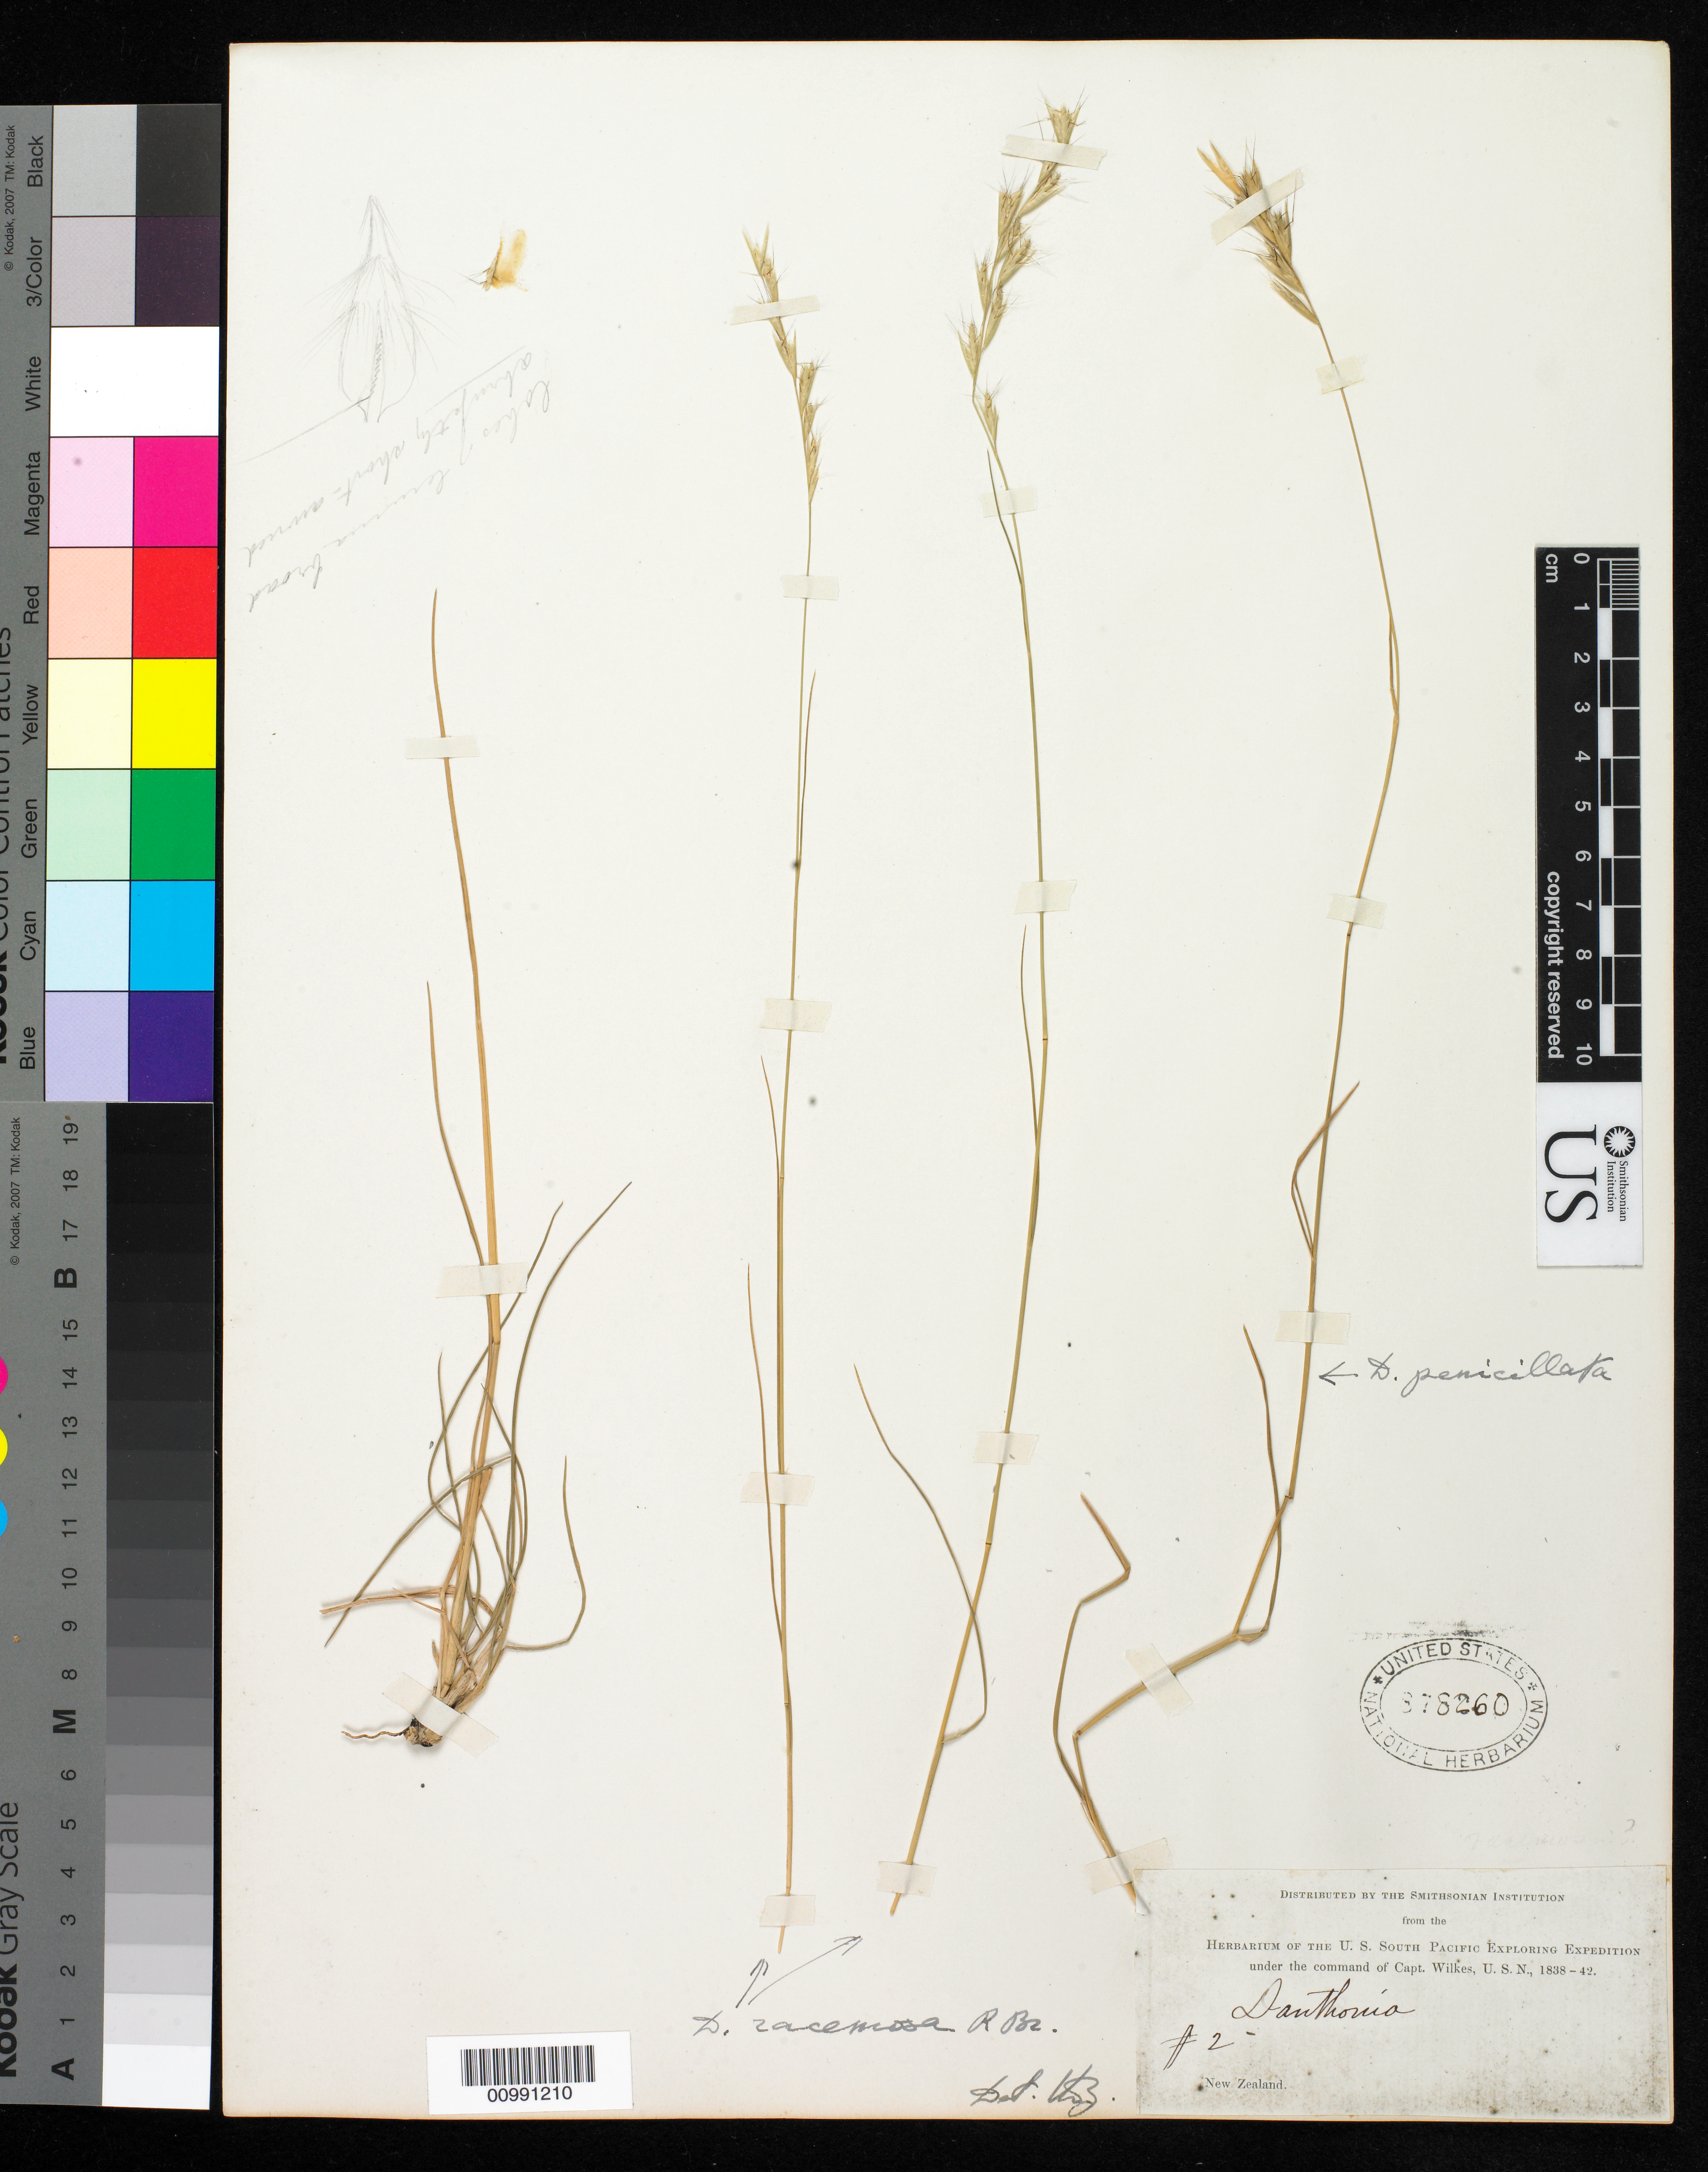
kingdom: Plantae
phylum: Tracheophyta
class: Liliopsida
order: Poales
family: Poaceae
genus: Rytidosperma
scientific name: Rytidosperma racemosum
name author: (R. Br.) Connor & Edgar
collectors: Wilkes Explor. Exped.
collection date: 1838/1842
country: New Zealand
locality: Bay of Islands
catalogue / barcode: US 878260